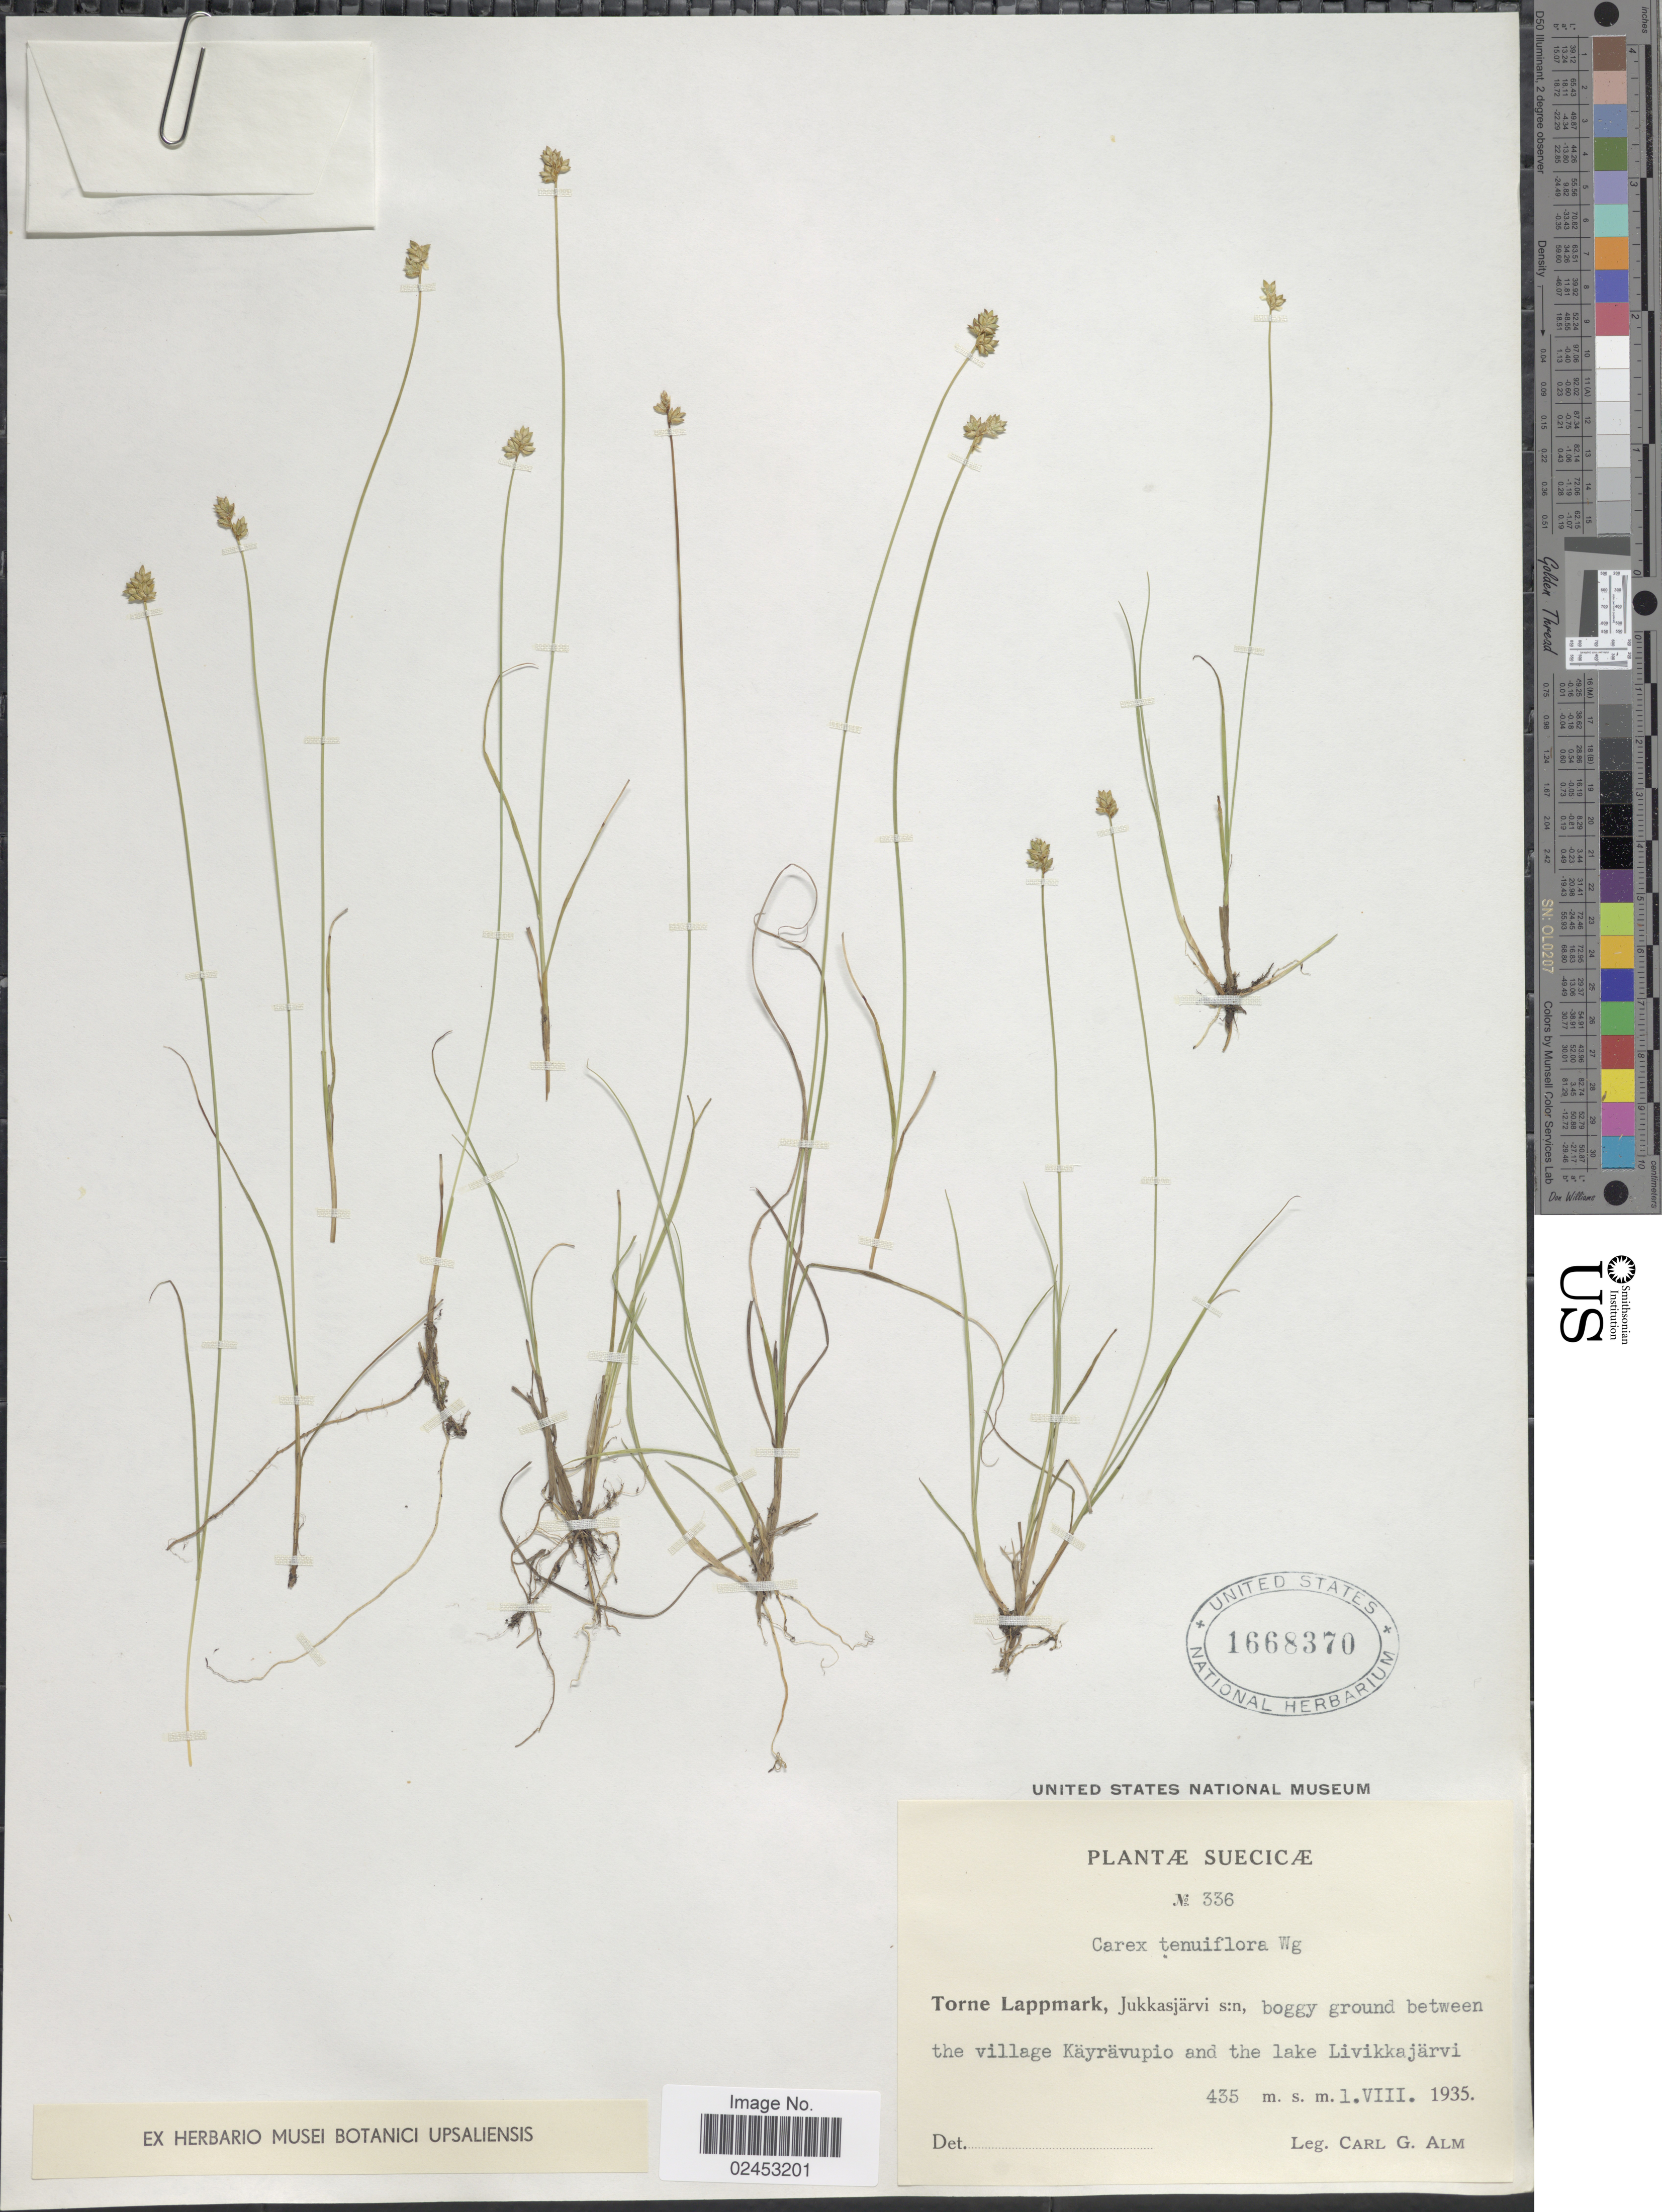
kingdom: Plantae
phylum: Tracheophyta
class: Liliopsida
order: Poales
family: Cyperaceae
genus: Carex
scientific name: Carex tenuiflora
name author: Wahlenb.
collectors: C. G. Alm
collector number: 336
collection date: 1935-08-01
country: Sweden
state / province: Norrbotten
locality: Suecicae, Torne Lappmark, Jukkasjarvi s:n, boggy ground between the village Kayravupio and the lake Livikkajarvi.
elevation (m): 435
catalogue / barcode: US 1668370